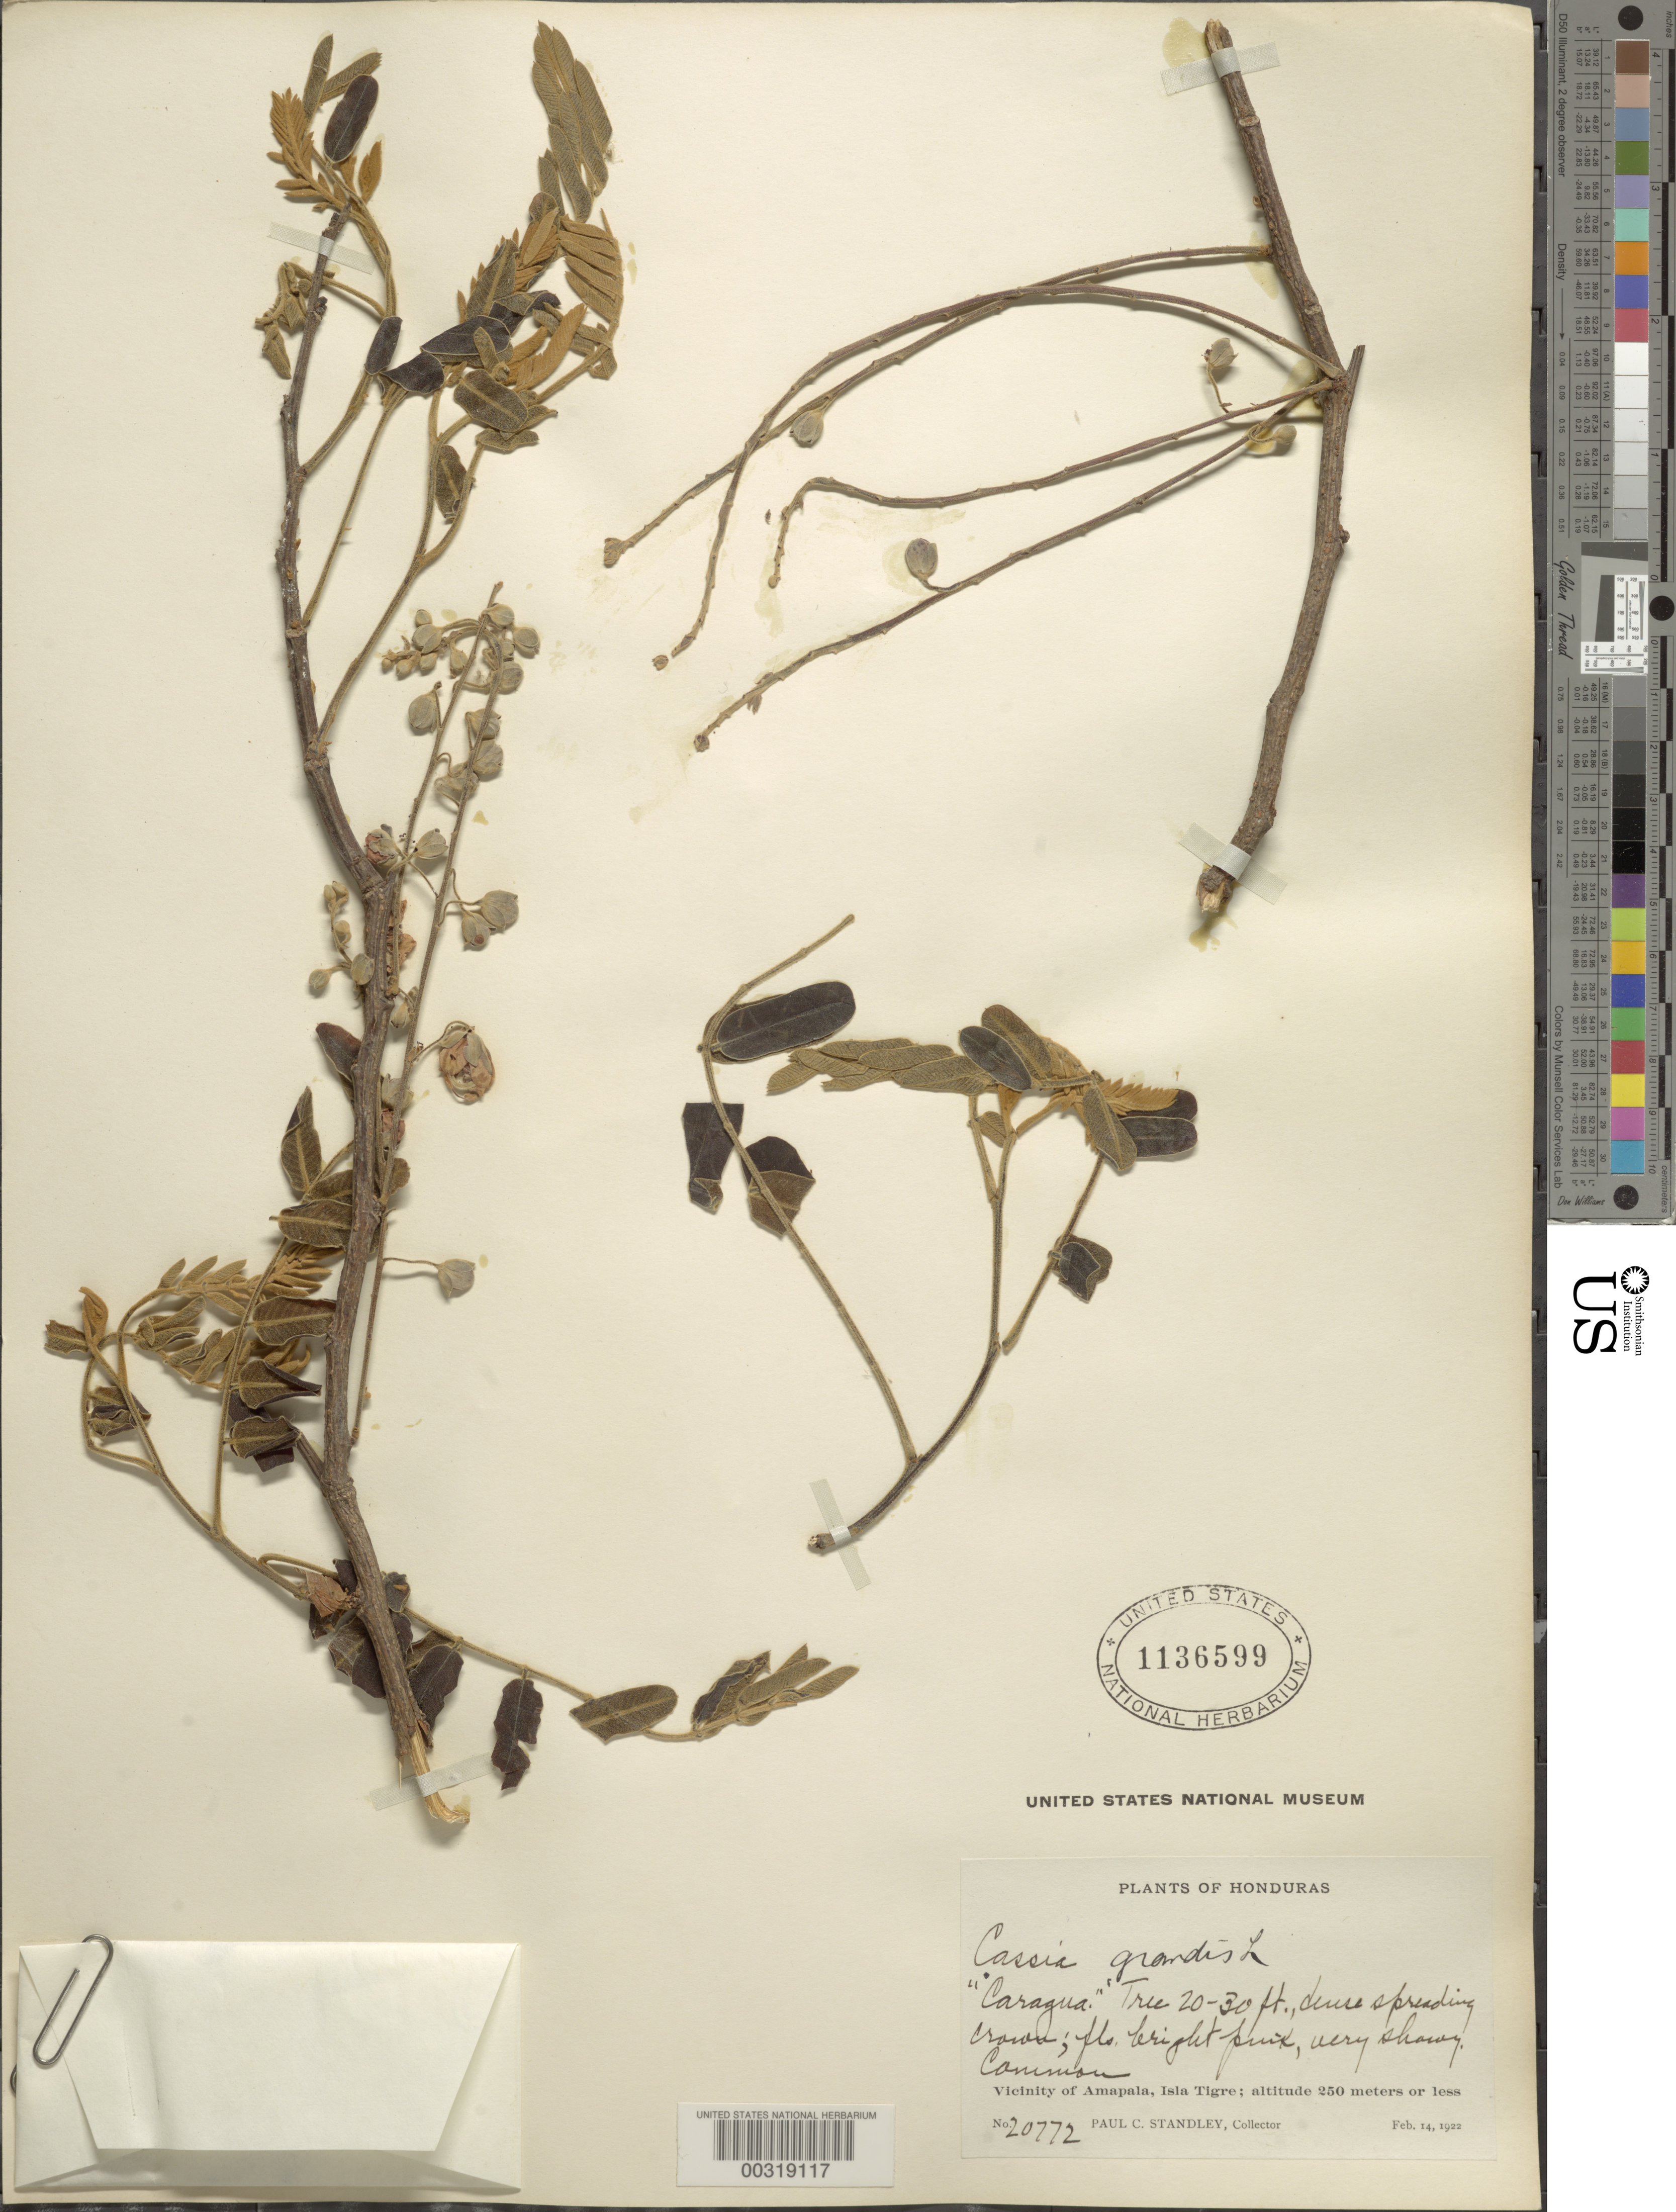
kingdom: Plantae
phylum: Tracheophyta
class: Magnoliopsida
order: Fabales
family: Fabaceae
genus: Cassia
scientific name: Cassia grandis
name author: L. f.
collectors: P. C. Standley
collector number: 20772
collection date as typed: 14 Feb 1922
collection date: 1922-02-14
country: Honduras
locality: Vicinity of amapala, isla tigre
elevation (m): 250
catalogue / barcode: US 1136599